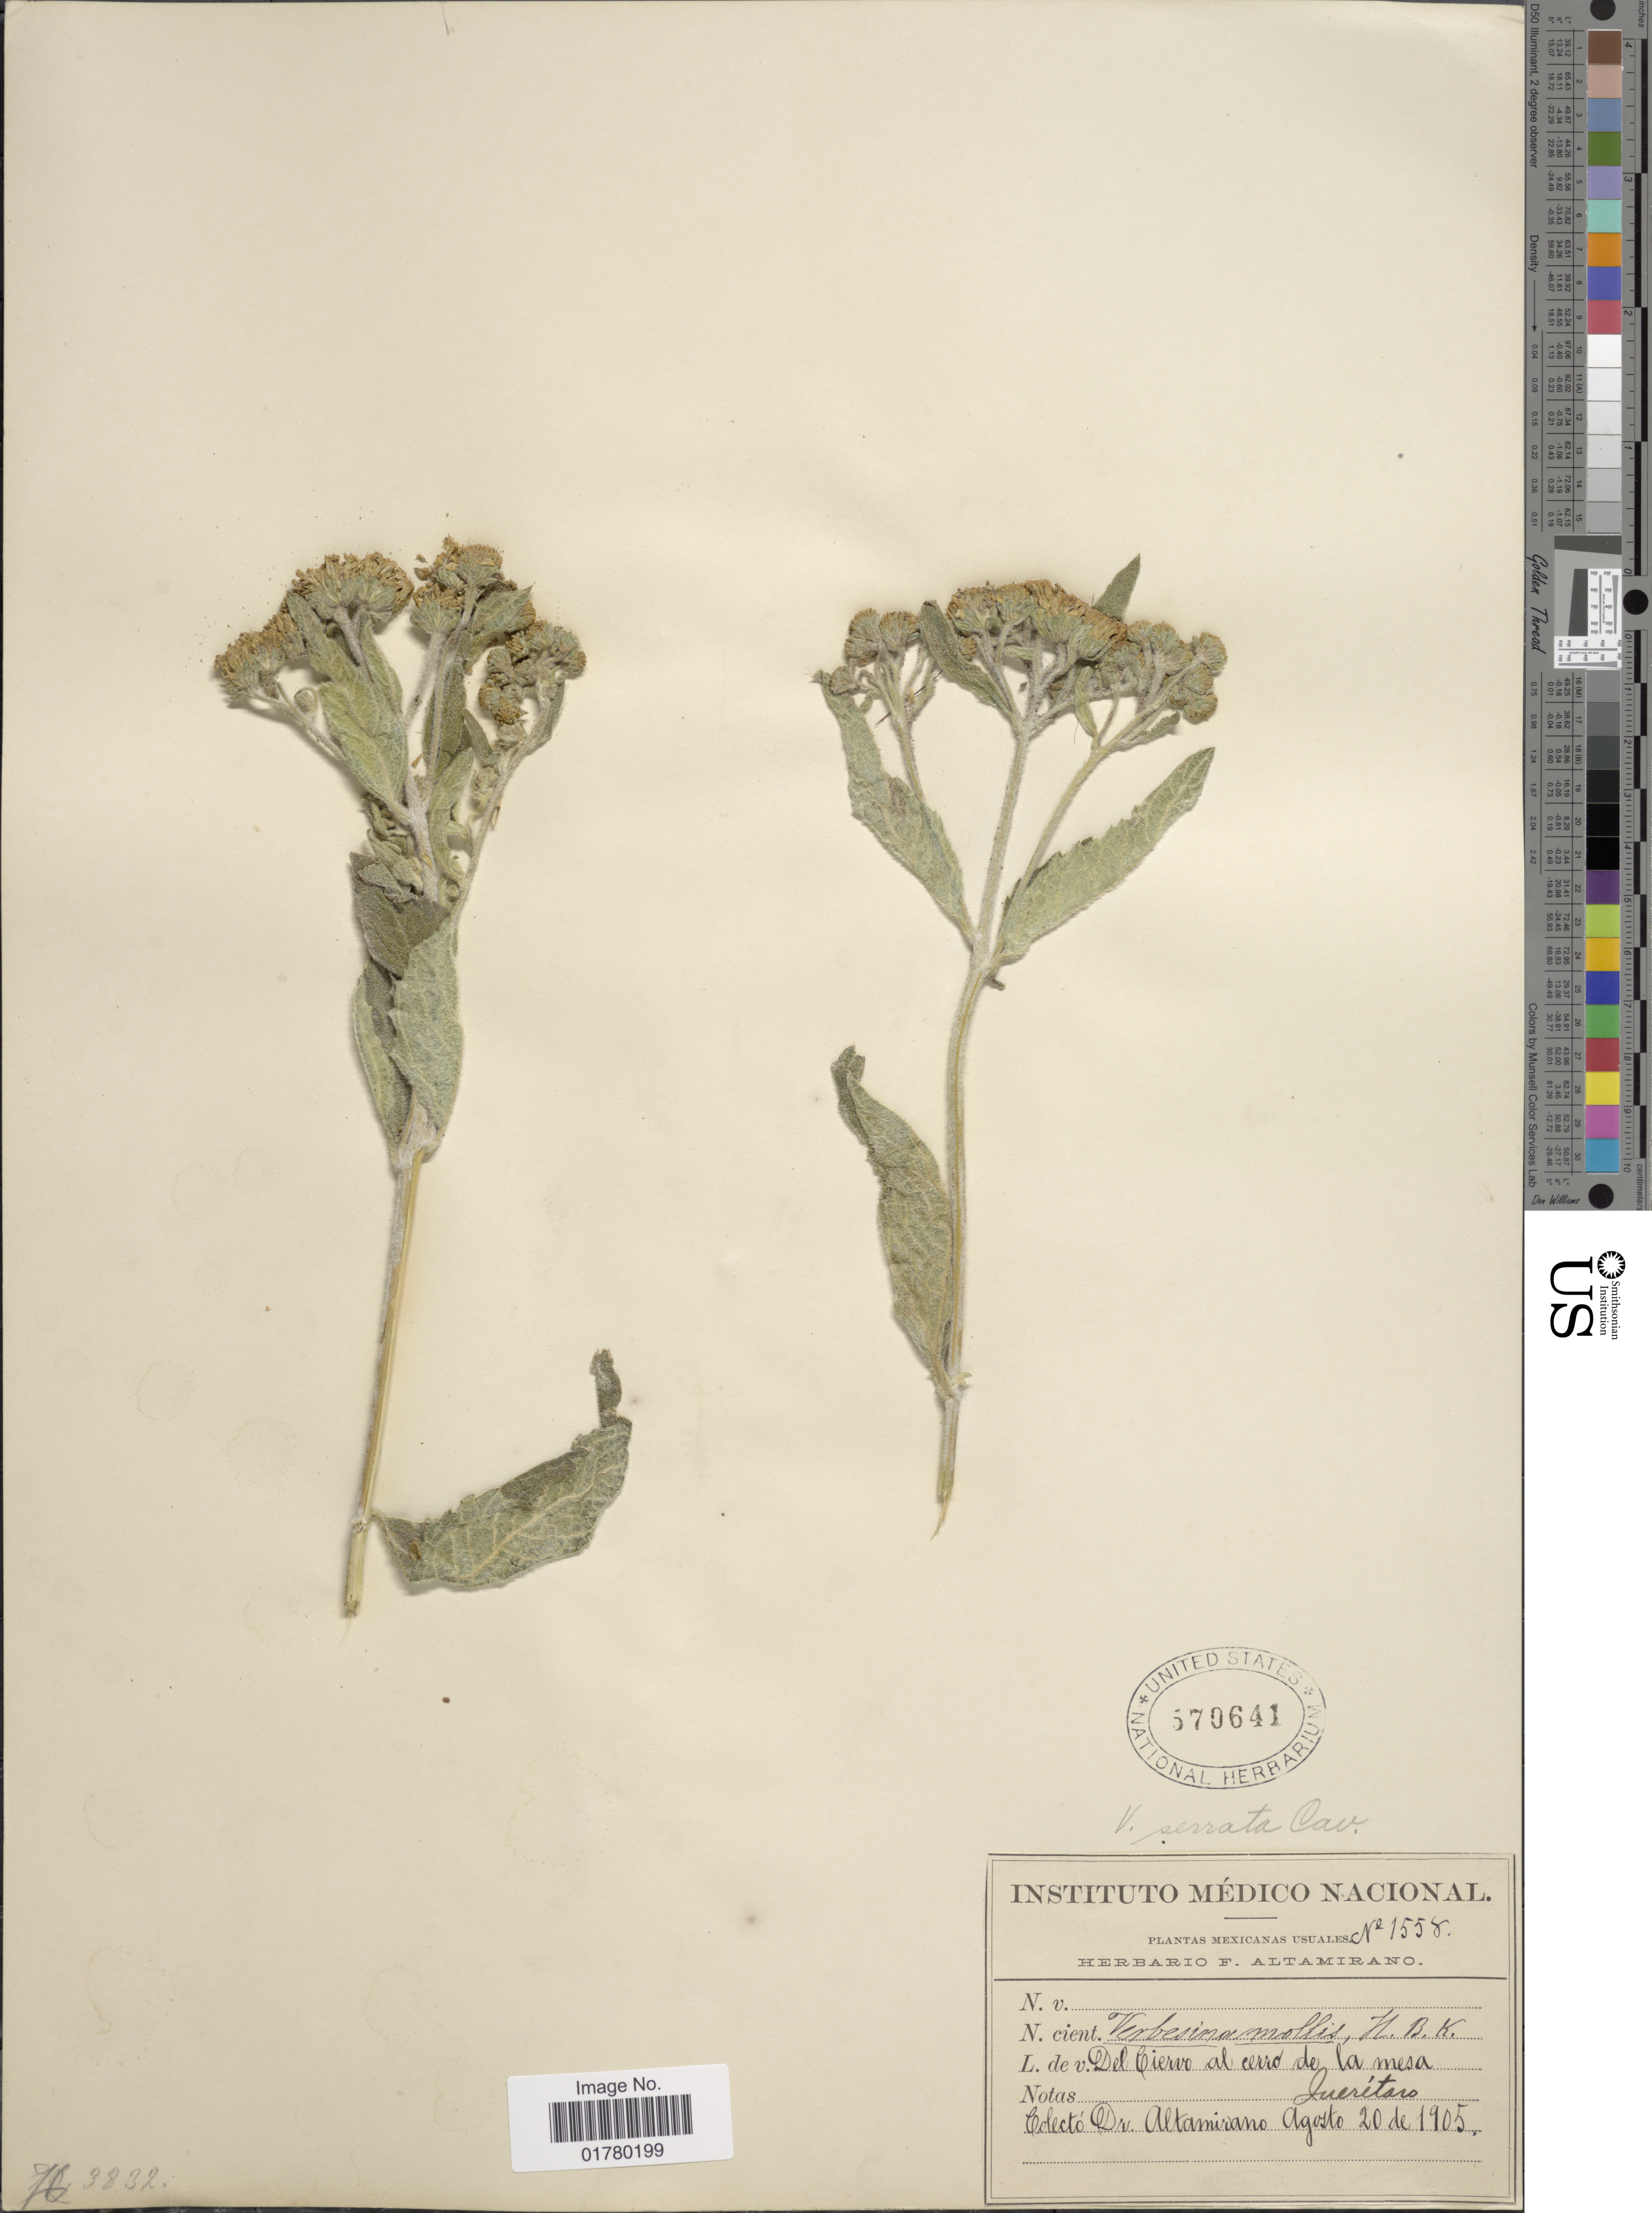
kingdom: Plantae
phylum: Tracheophyta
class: Magnoliopsida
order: Asterales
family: Asteraceae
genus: Verbesina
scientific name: Verbesina serrata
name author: Cav.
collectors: F. Altamirano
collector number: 1558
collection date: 1905-08-20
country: Mexico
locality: Del Cierro al cerro de la mesa, Jueritaro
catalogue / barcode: US 570641